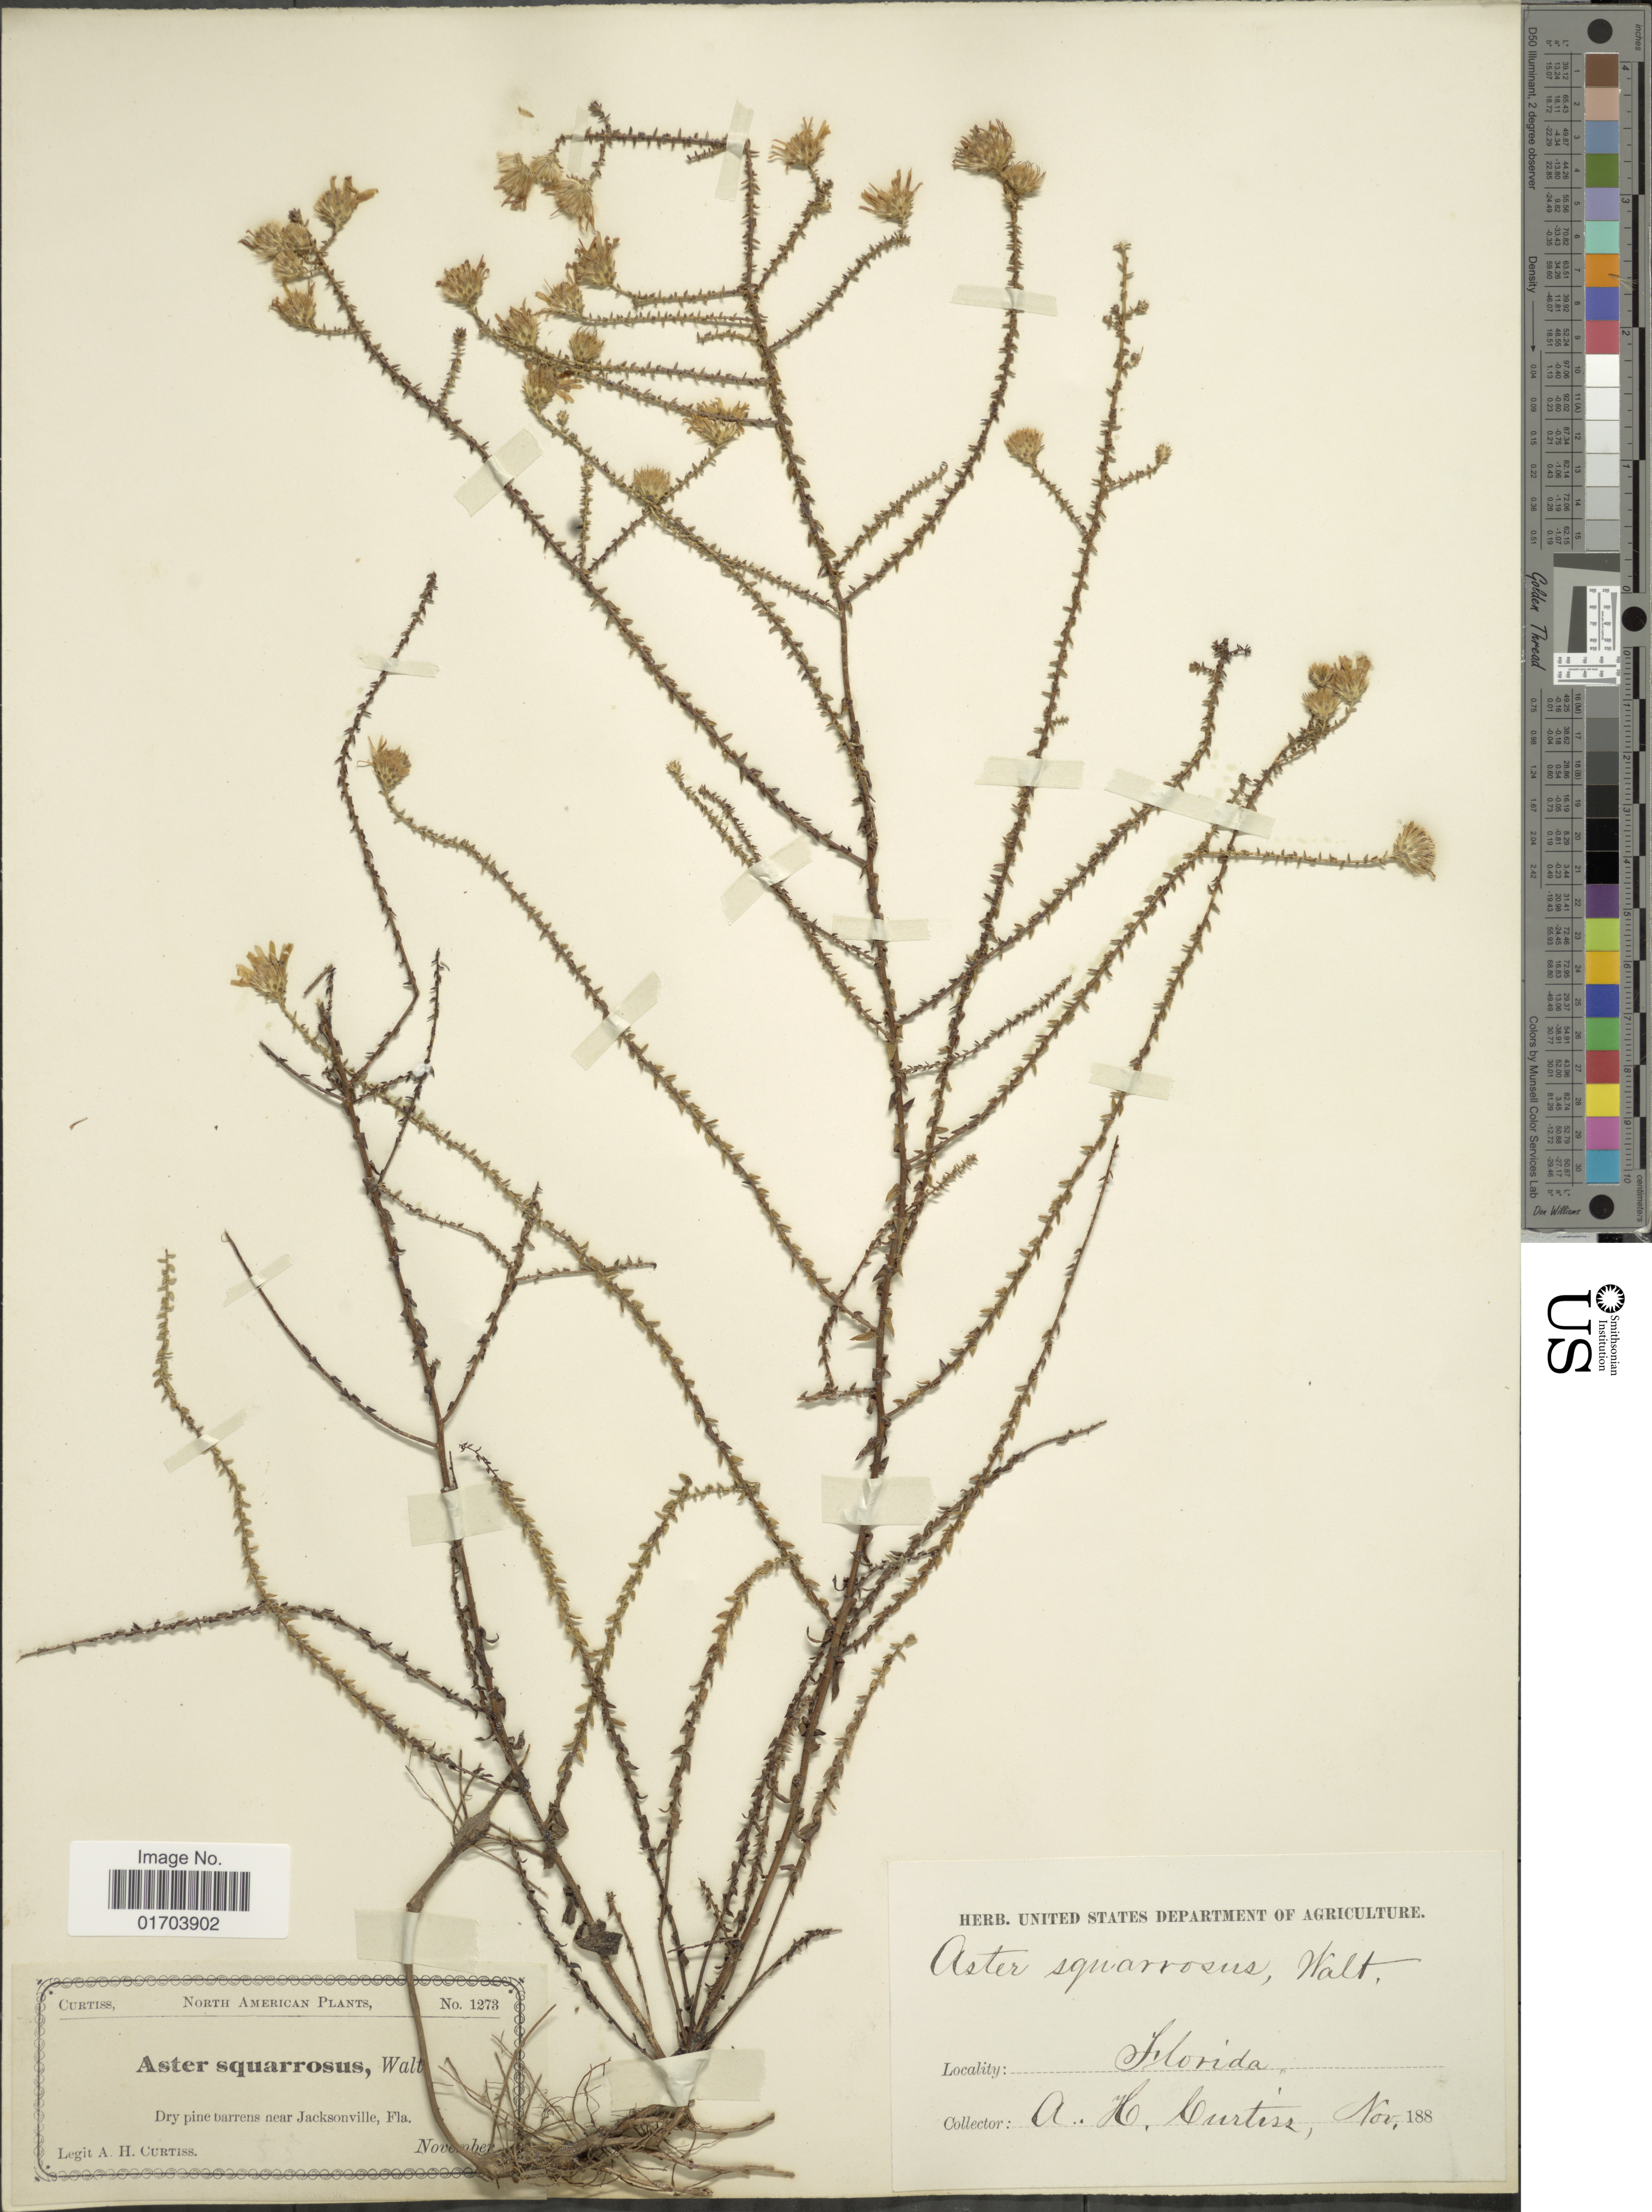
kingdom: Plantae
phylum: Tracheophyta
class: Magnoliopsida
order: Asterales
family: Asteraceae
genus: Symphyotrichum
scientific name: Symphyotrichum walteri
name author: (Alexander) G.L. Nesom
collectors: A. H. Curtiss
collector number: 1273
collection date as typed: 188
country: United States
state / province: Florida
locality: Dry pine barrens near Jacksonville